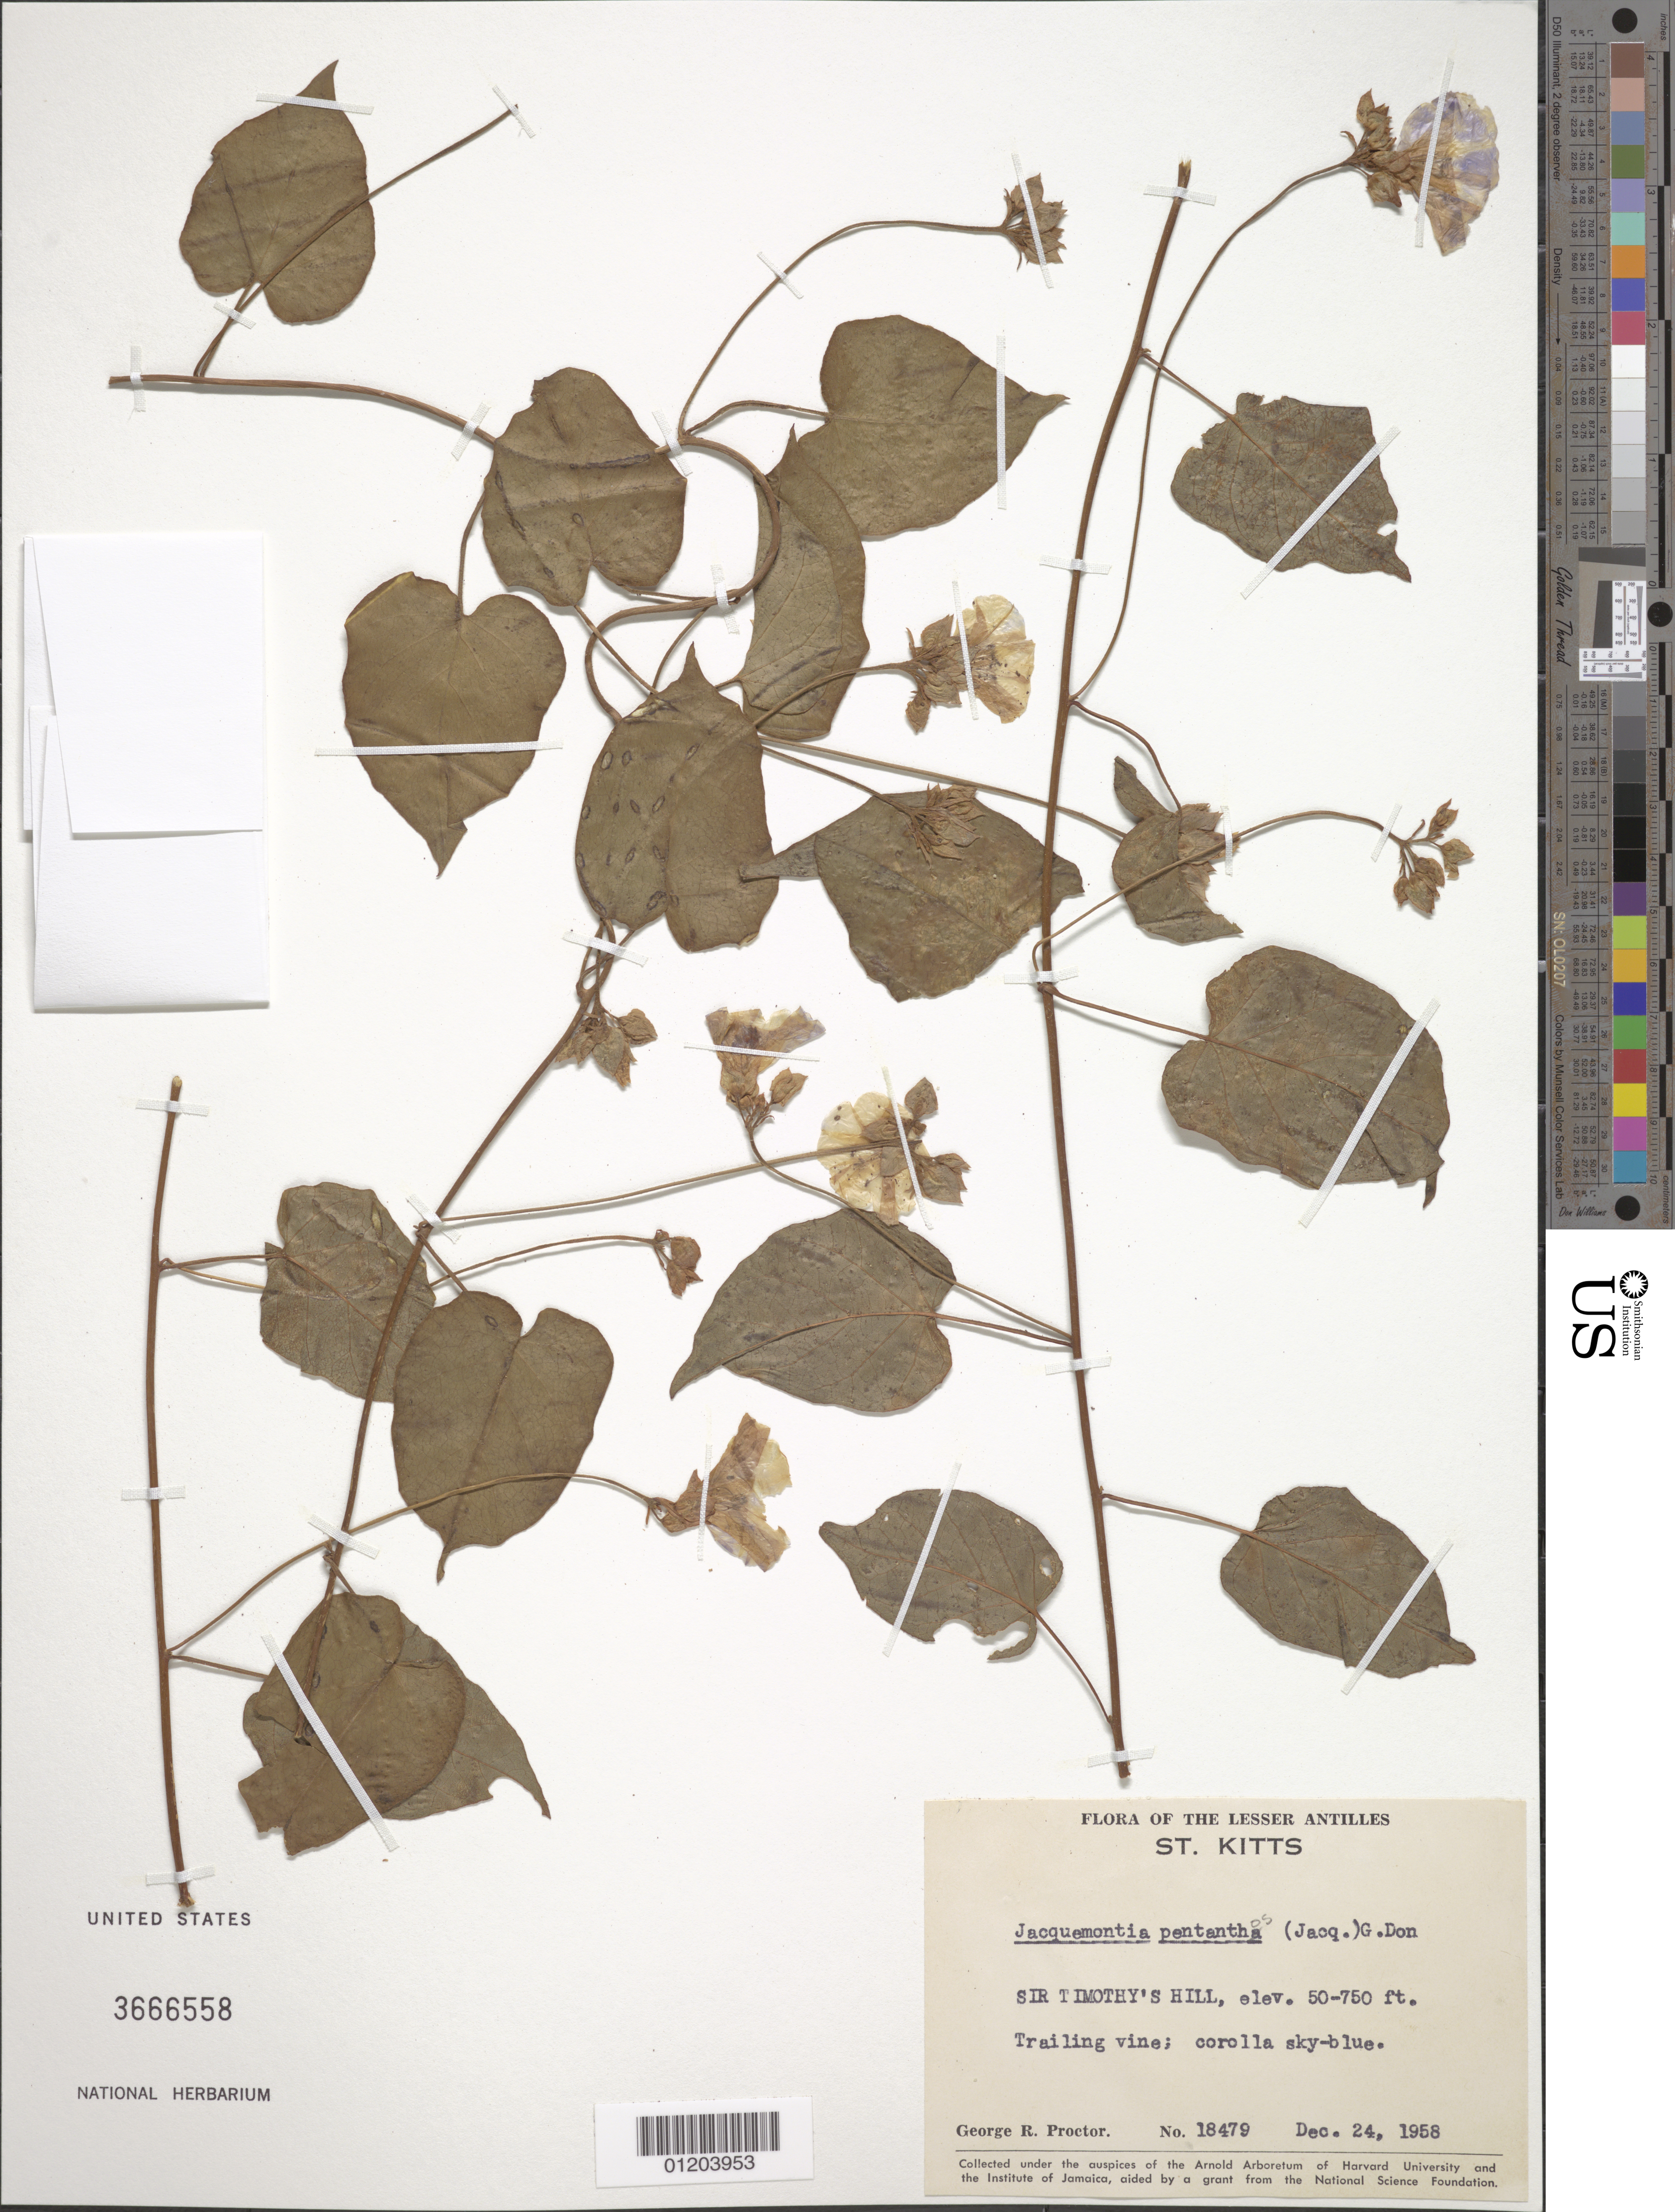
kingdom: Plantae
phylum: Tracheophyta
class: Magnoliopsida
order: Solanales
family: Convolvulaceae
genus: Jacquemontia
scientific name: Jacquemontia pentanthos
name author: (Jacq.) G. Don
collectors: G. R. Proctor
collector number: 18479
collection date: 1958-12-24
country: St. Christopher-Nevis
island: St. Kitts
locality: Sir Timothy's Hill.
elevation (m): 15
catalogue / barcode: US 3666558